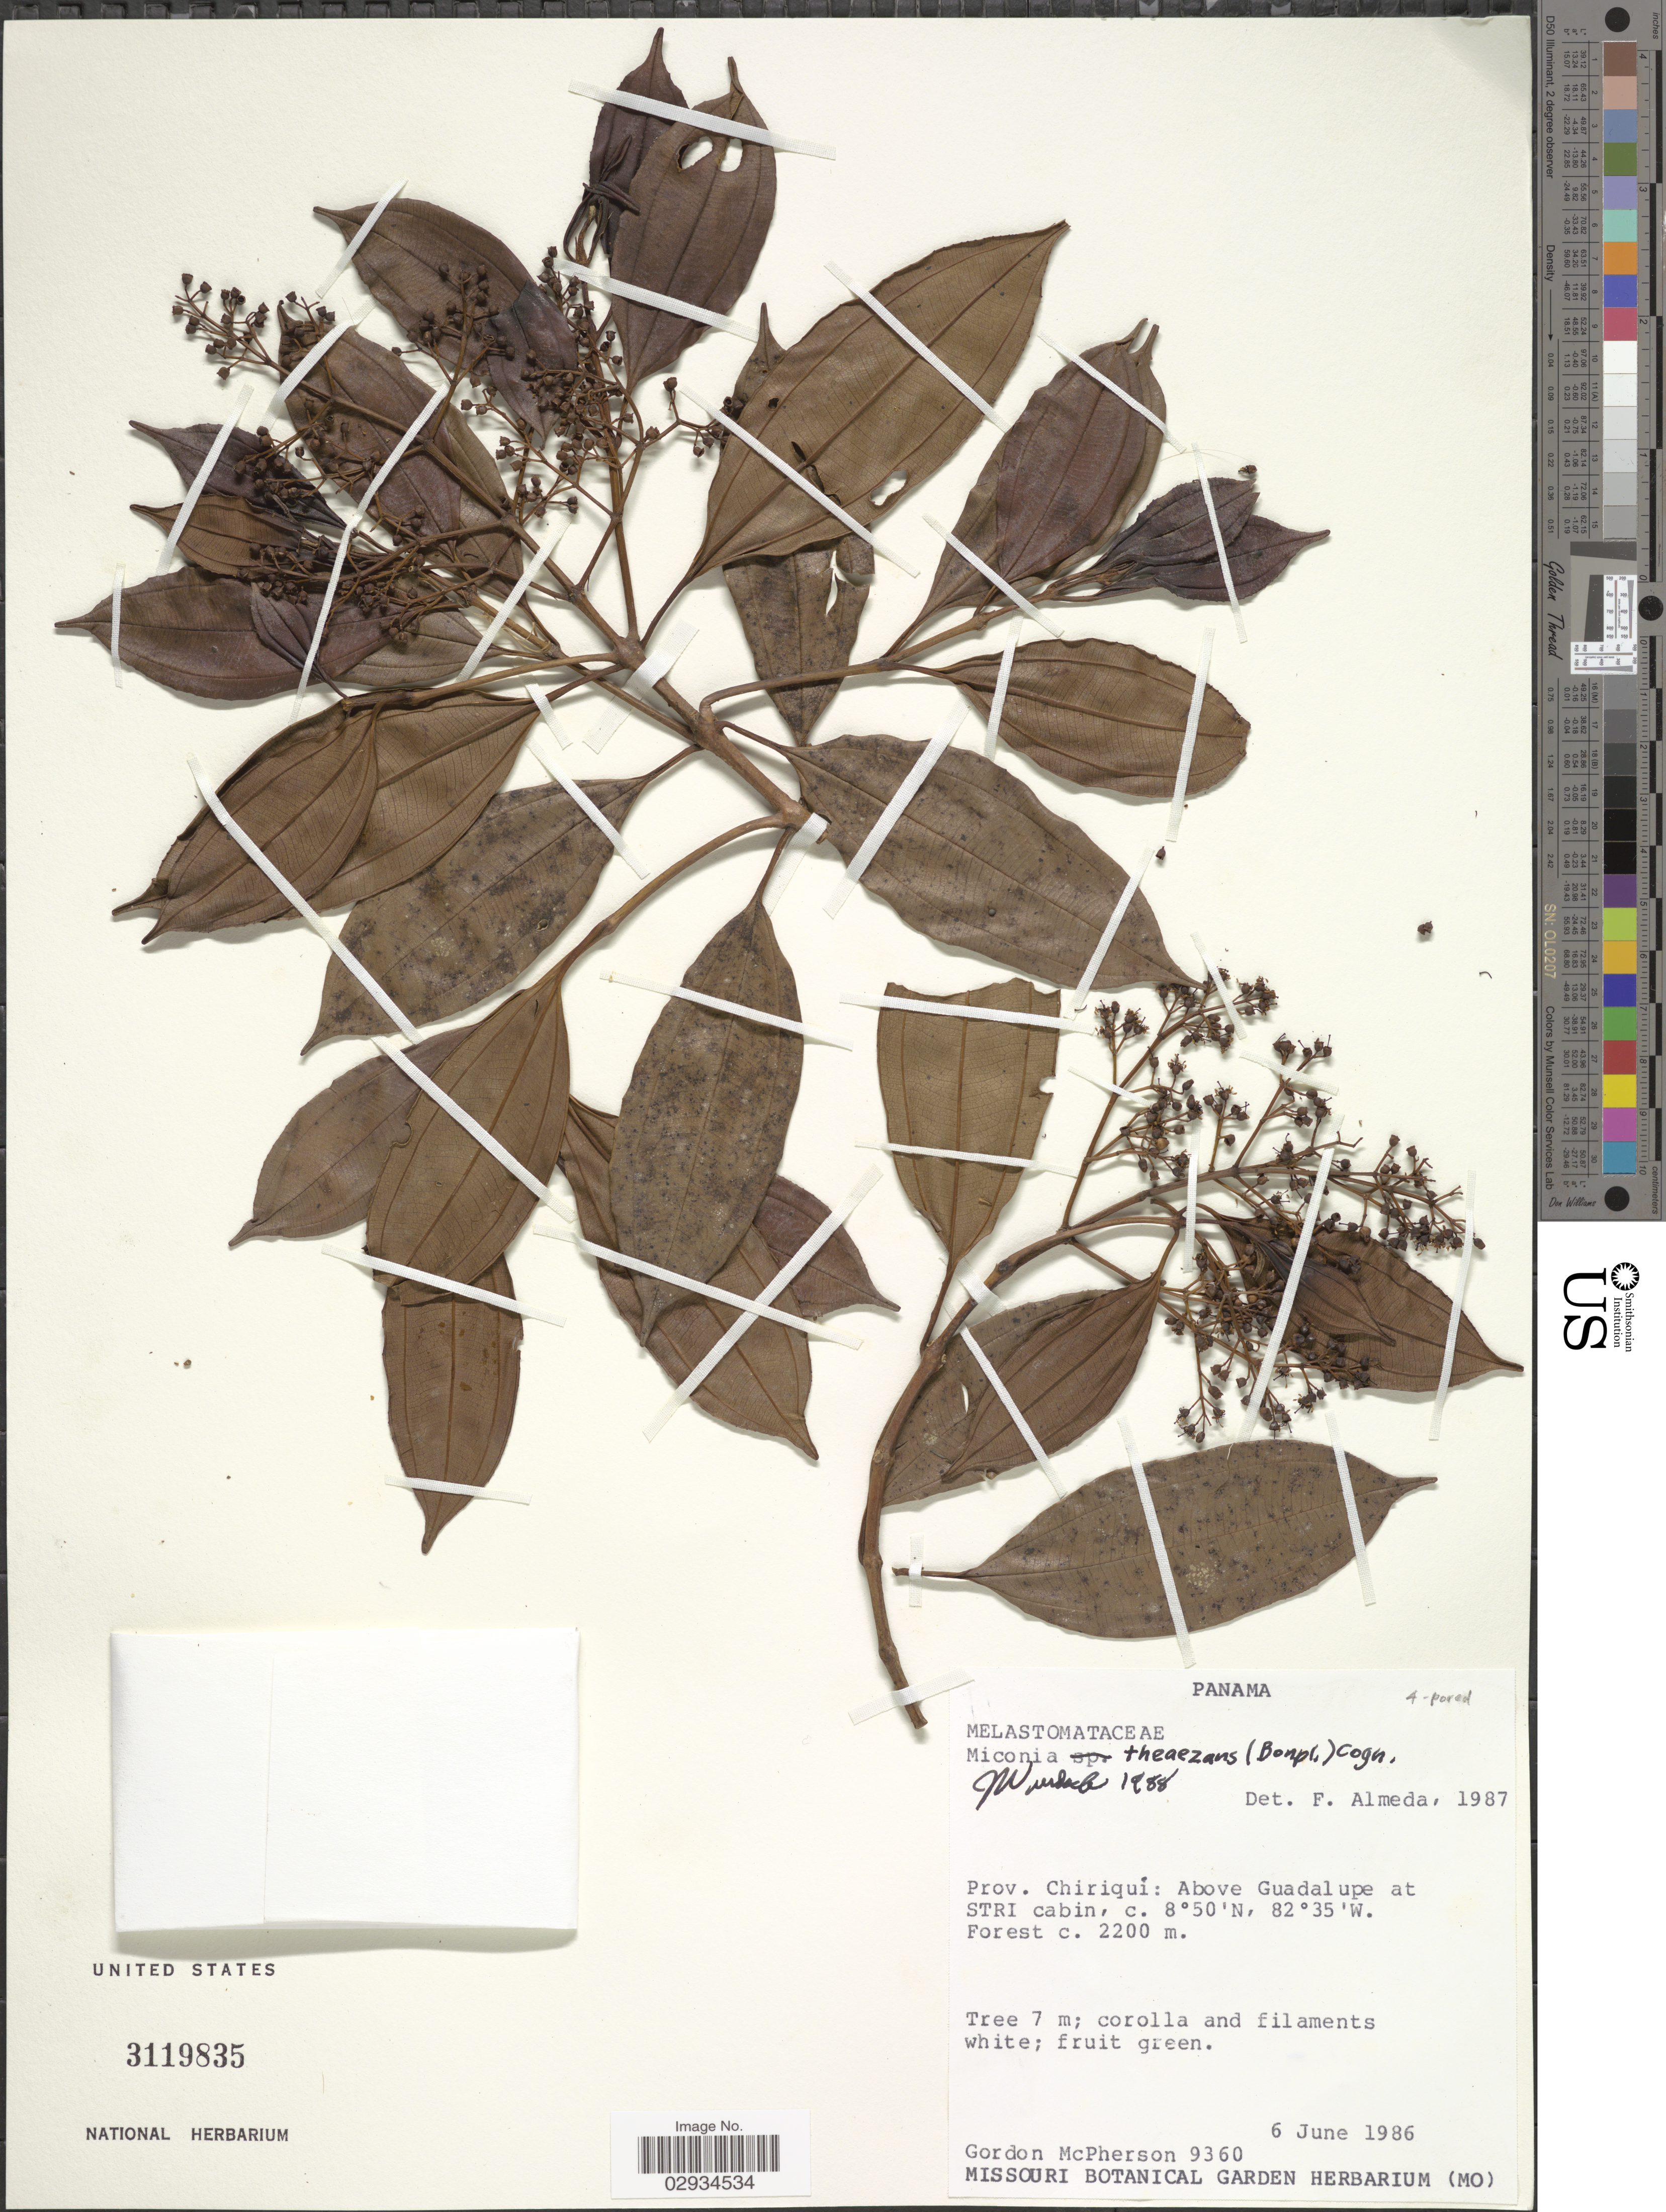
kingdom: Plantae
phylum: Tracheophyta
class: Magnoliopsida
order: Myrtales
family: Melastomataceae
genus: Miconia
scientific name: Miconia theizans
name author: (Bonpl.) Cogn.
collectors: G. D. McPherson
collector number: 9360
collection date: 1986-06-06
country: Panama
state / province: Chiriqui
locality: Above Guadalupe at STRI cabin.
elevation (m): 2200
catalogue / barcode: US 3119835